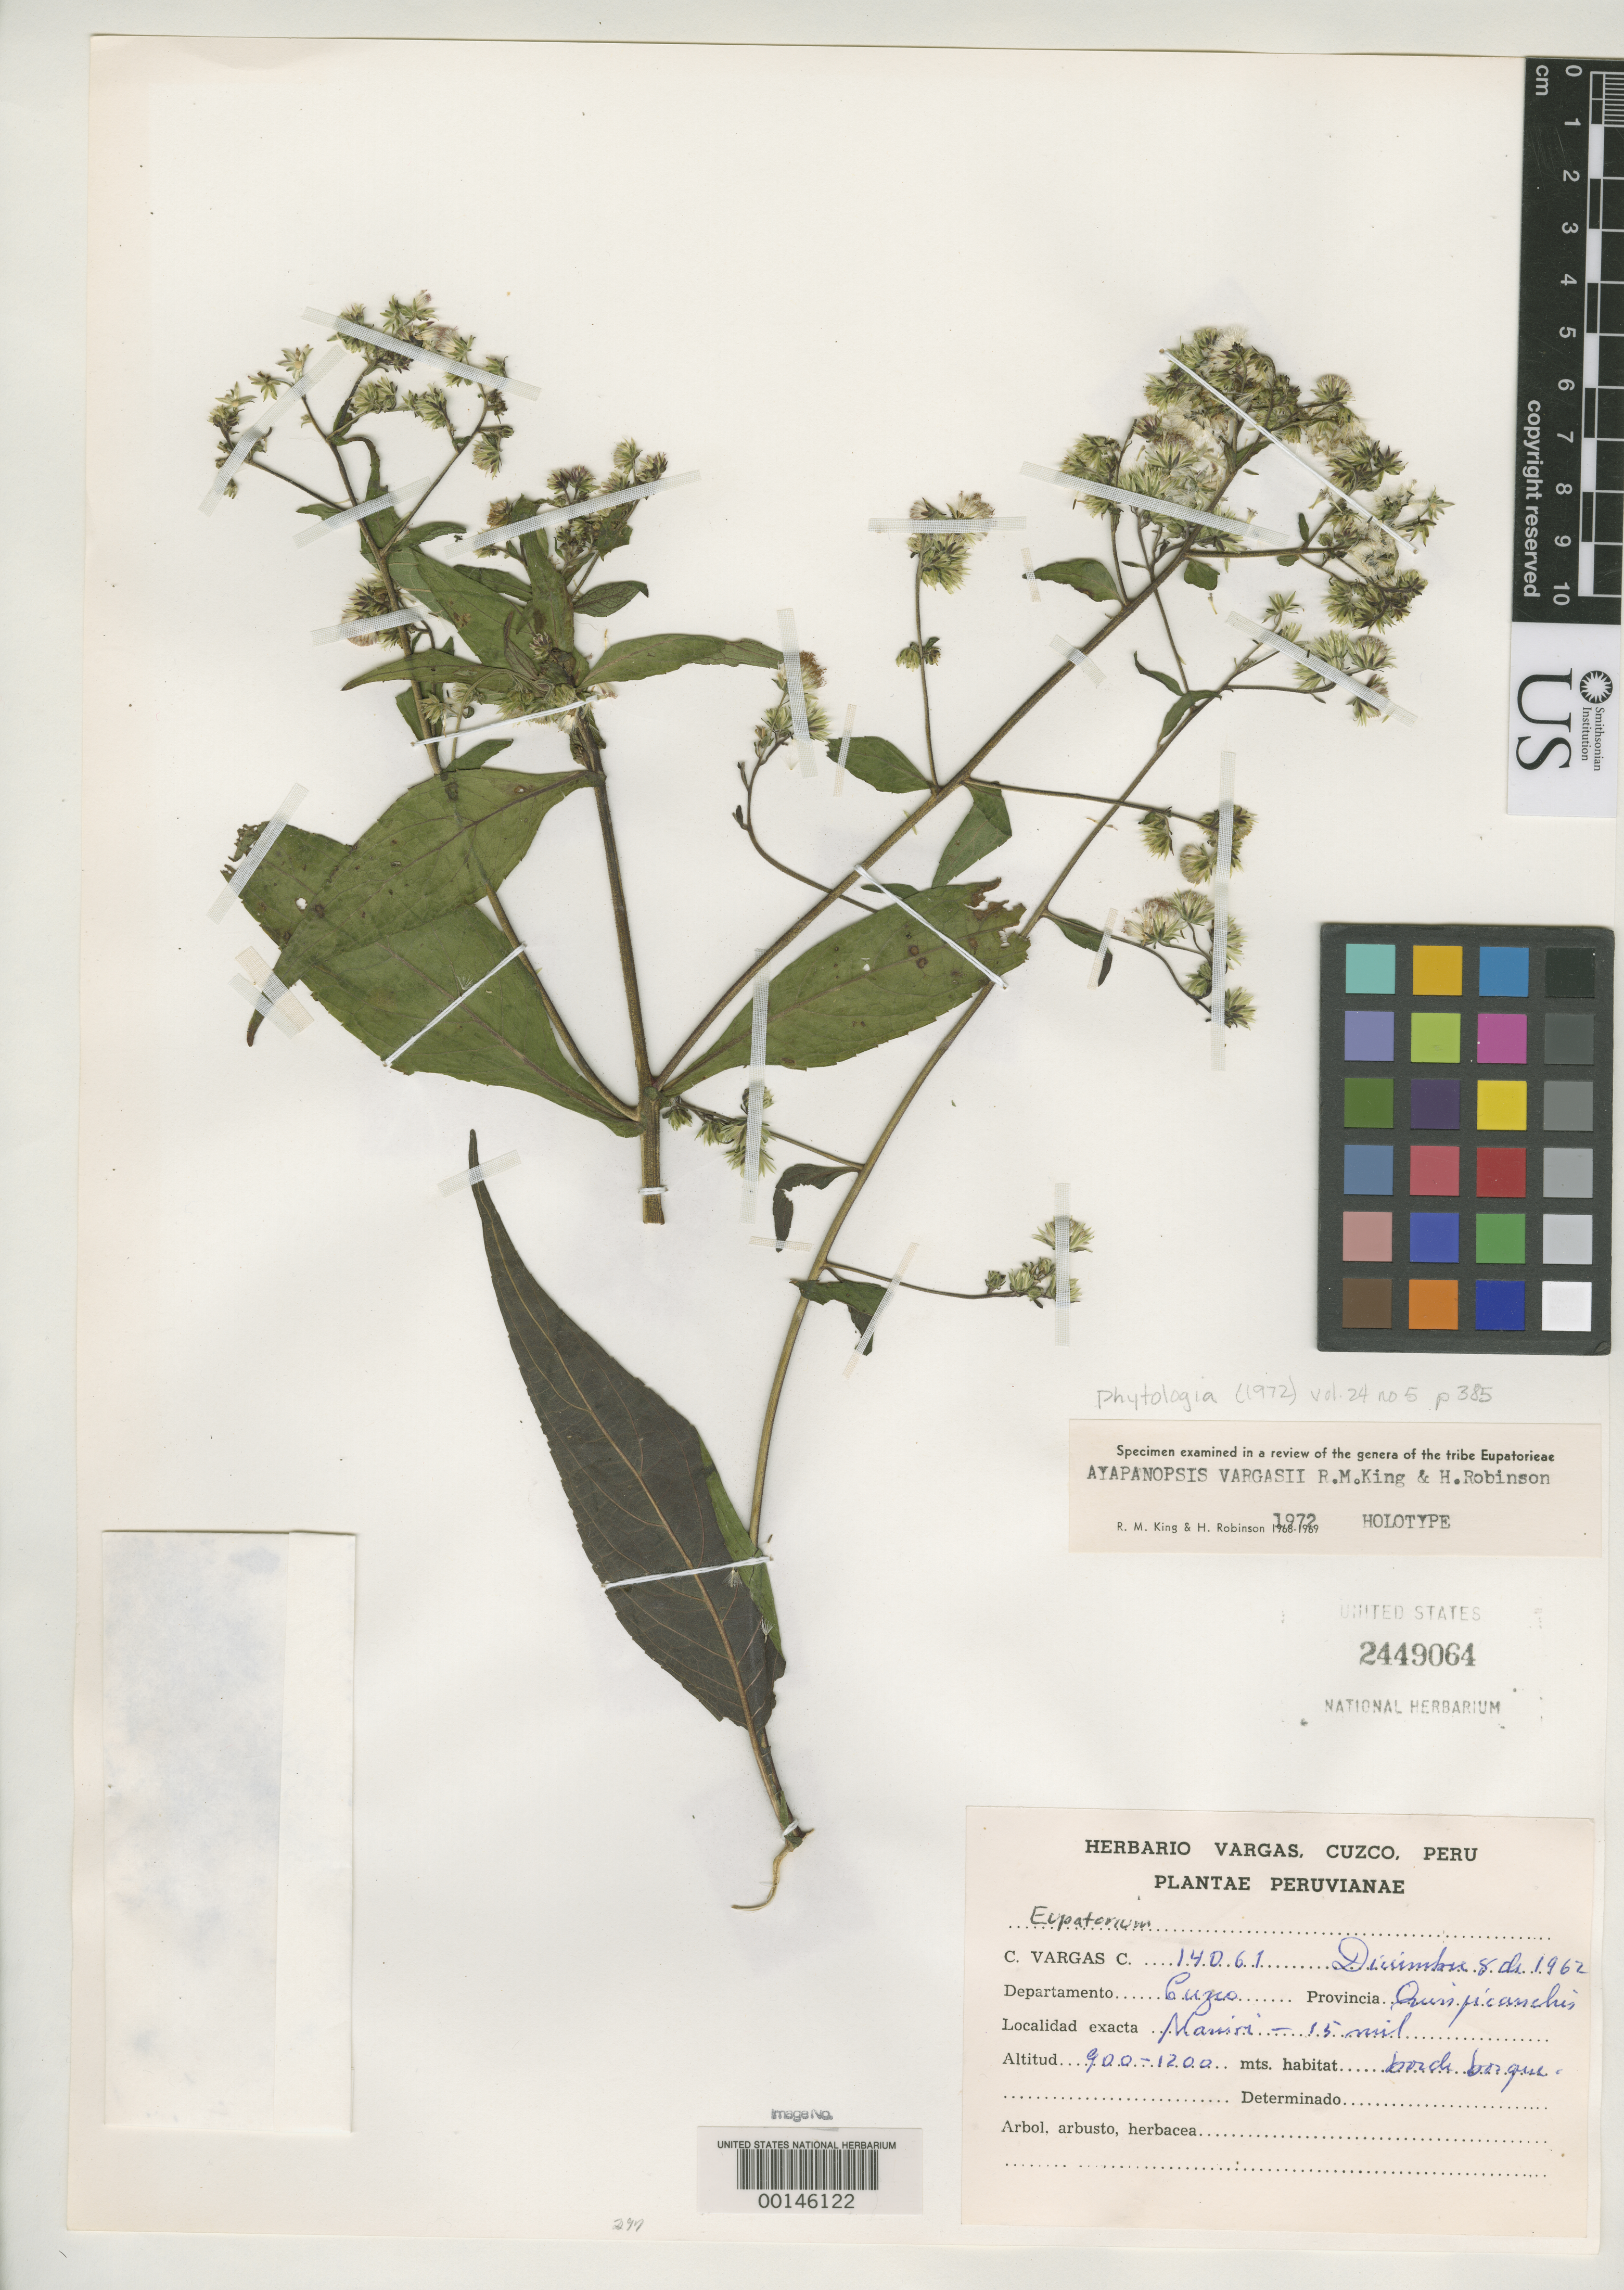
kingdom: Plantae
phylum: Tracheophyta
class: Magnoliopsida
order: Asterales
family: Asteraceae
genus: Ayapanopsis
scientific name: Ayapanopsis vargasii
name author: R.M. King & H. Rob.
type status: Holotype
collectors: C. Vargas Calderón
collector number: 14061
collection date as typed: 08 Dec 1962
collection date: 1962-12-08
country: Peru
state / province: Cusco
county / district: Quispicanchis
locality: Maniri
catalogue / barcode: US 2449064